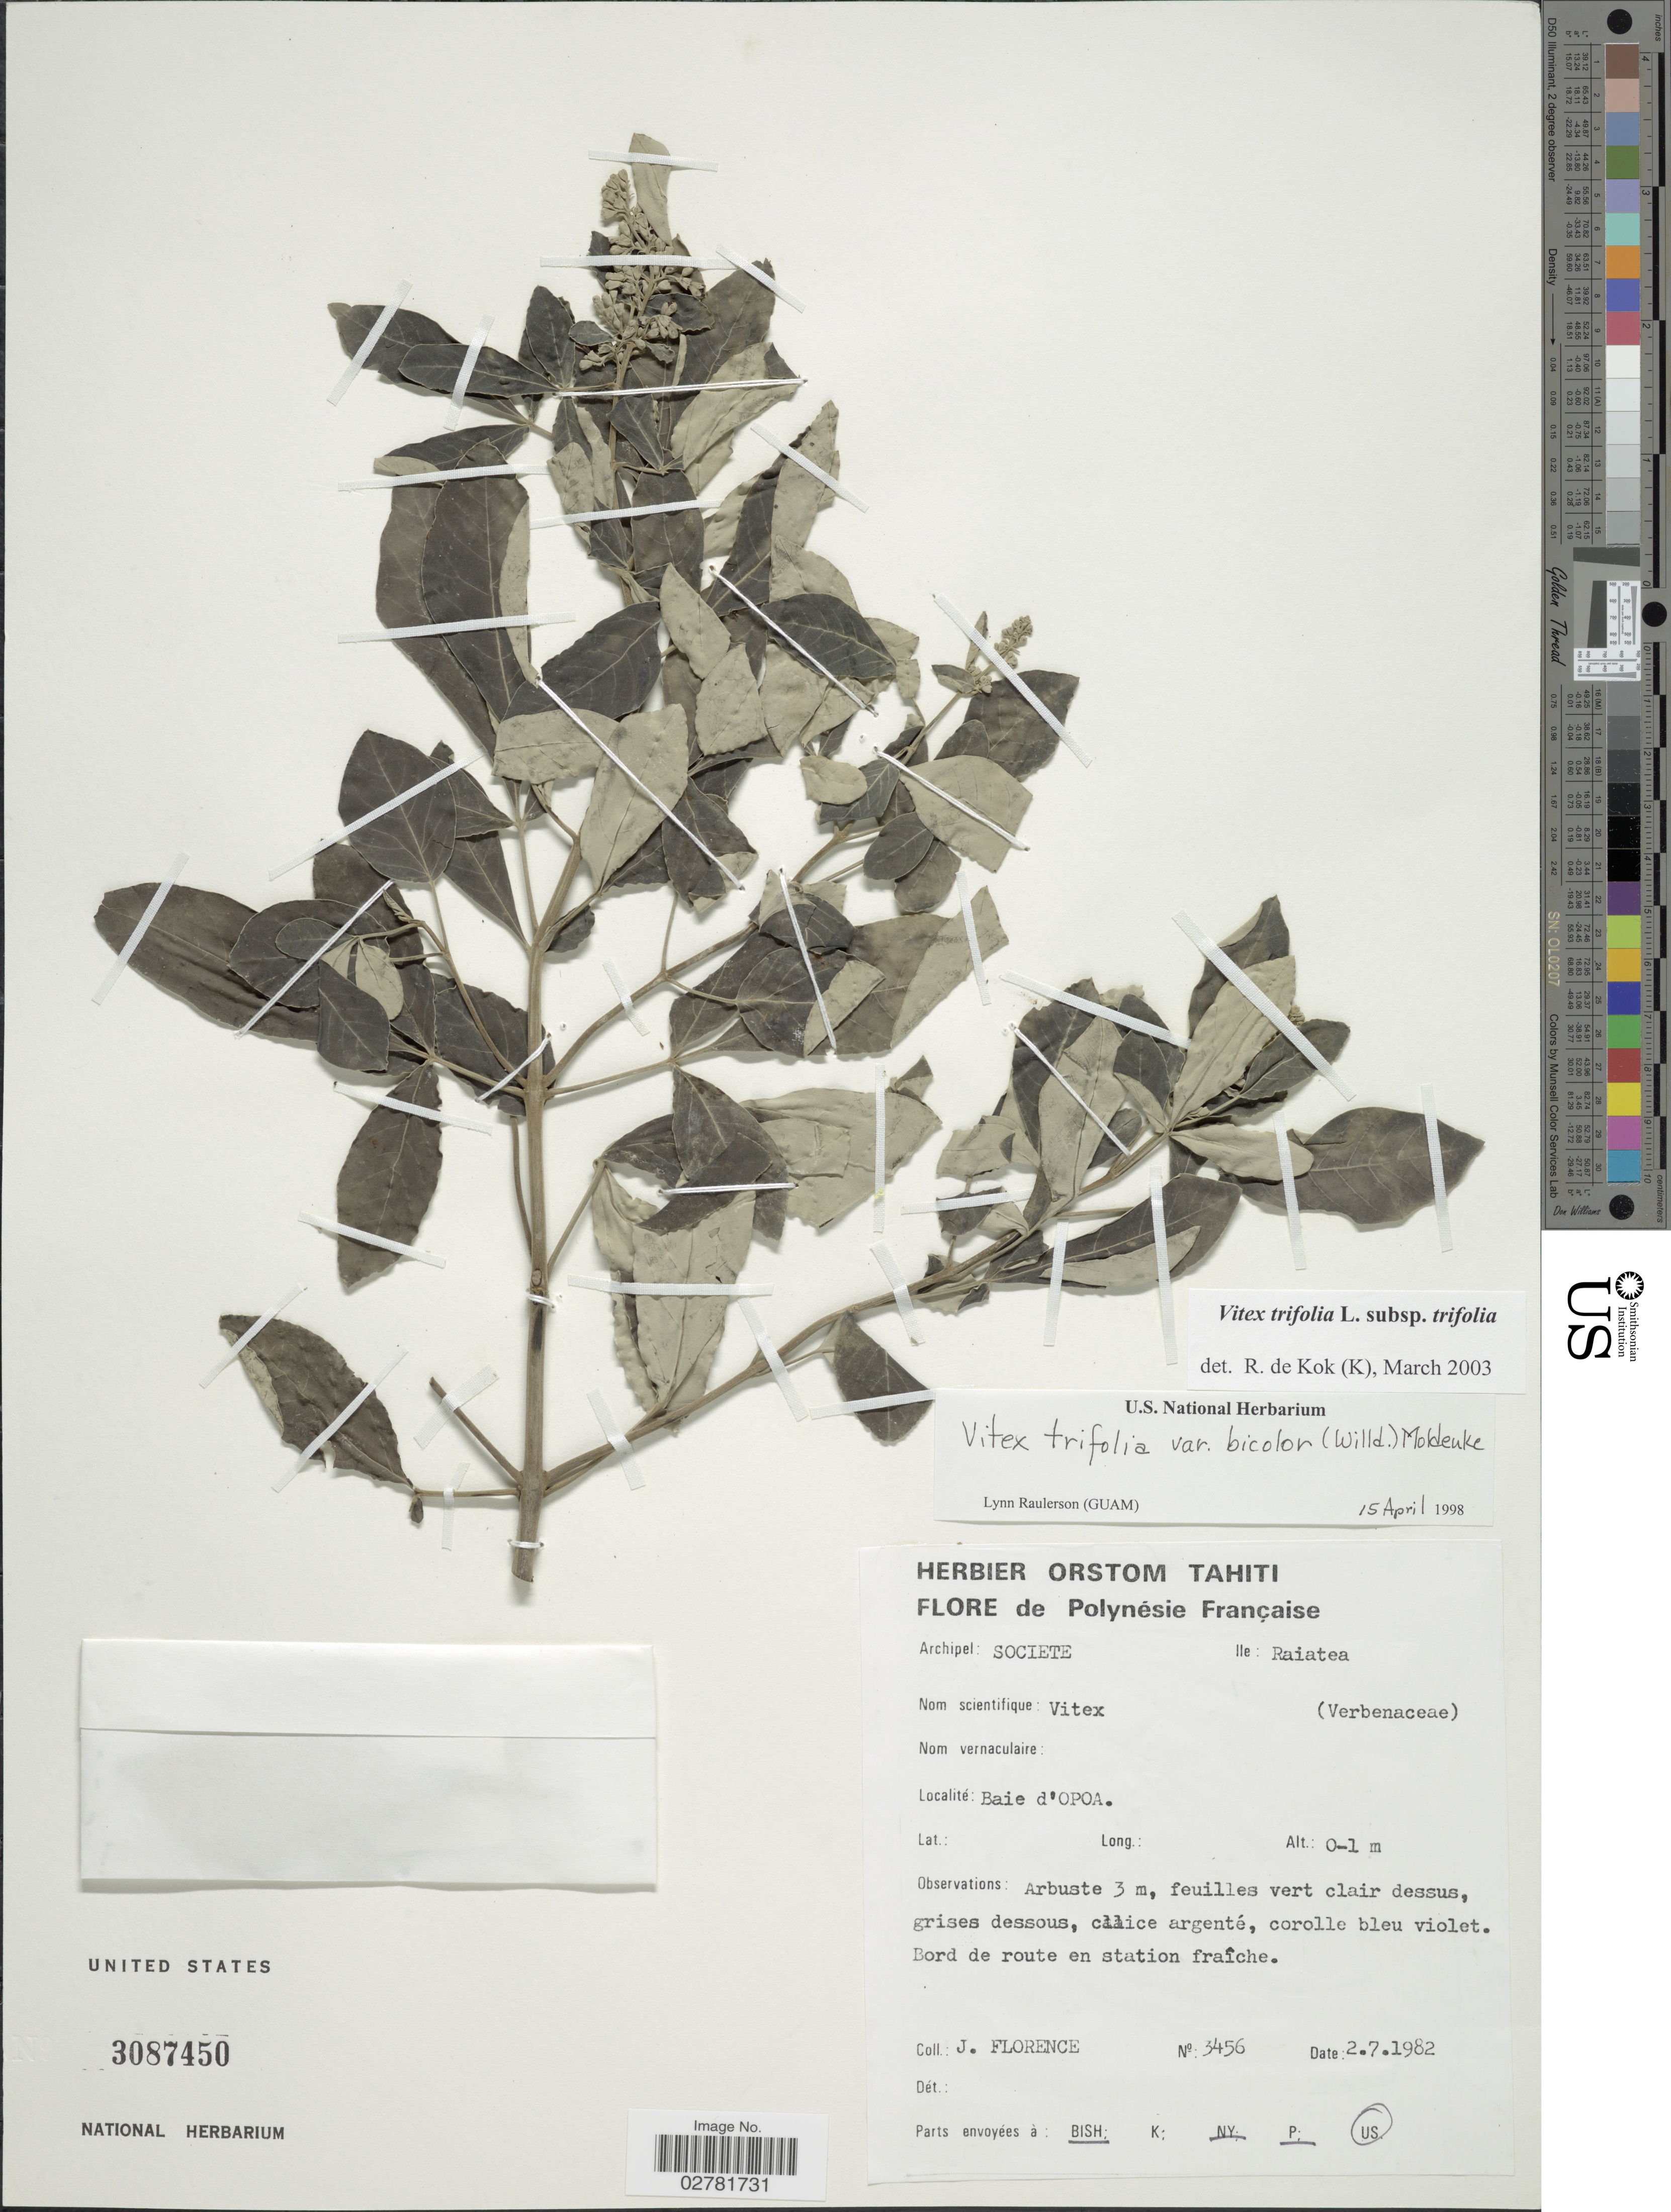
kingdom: Plantae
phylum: Tracheophyta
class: Magnoliopsida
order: Lamiales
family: Lamiaceae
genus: Vitex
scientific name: Vitex trifolia var. trifolia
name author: L.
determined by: Kok, R. de, (K)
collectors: J. Florence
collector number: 3456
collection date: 1982-07-02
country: French Polynesia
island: Raiatea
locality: Archipel: Societe. Ile: Raiatea. Baie d' Opoa.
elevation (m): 0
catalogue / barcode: US 3087450